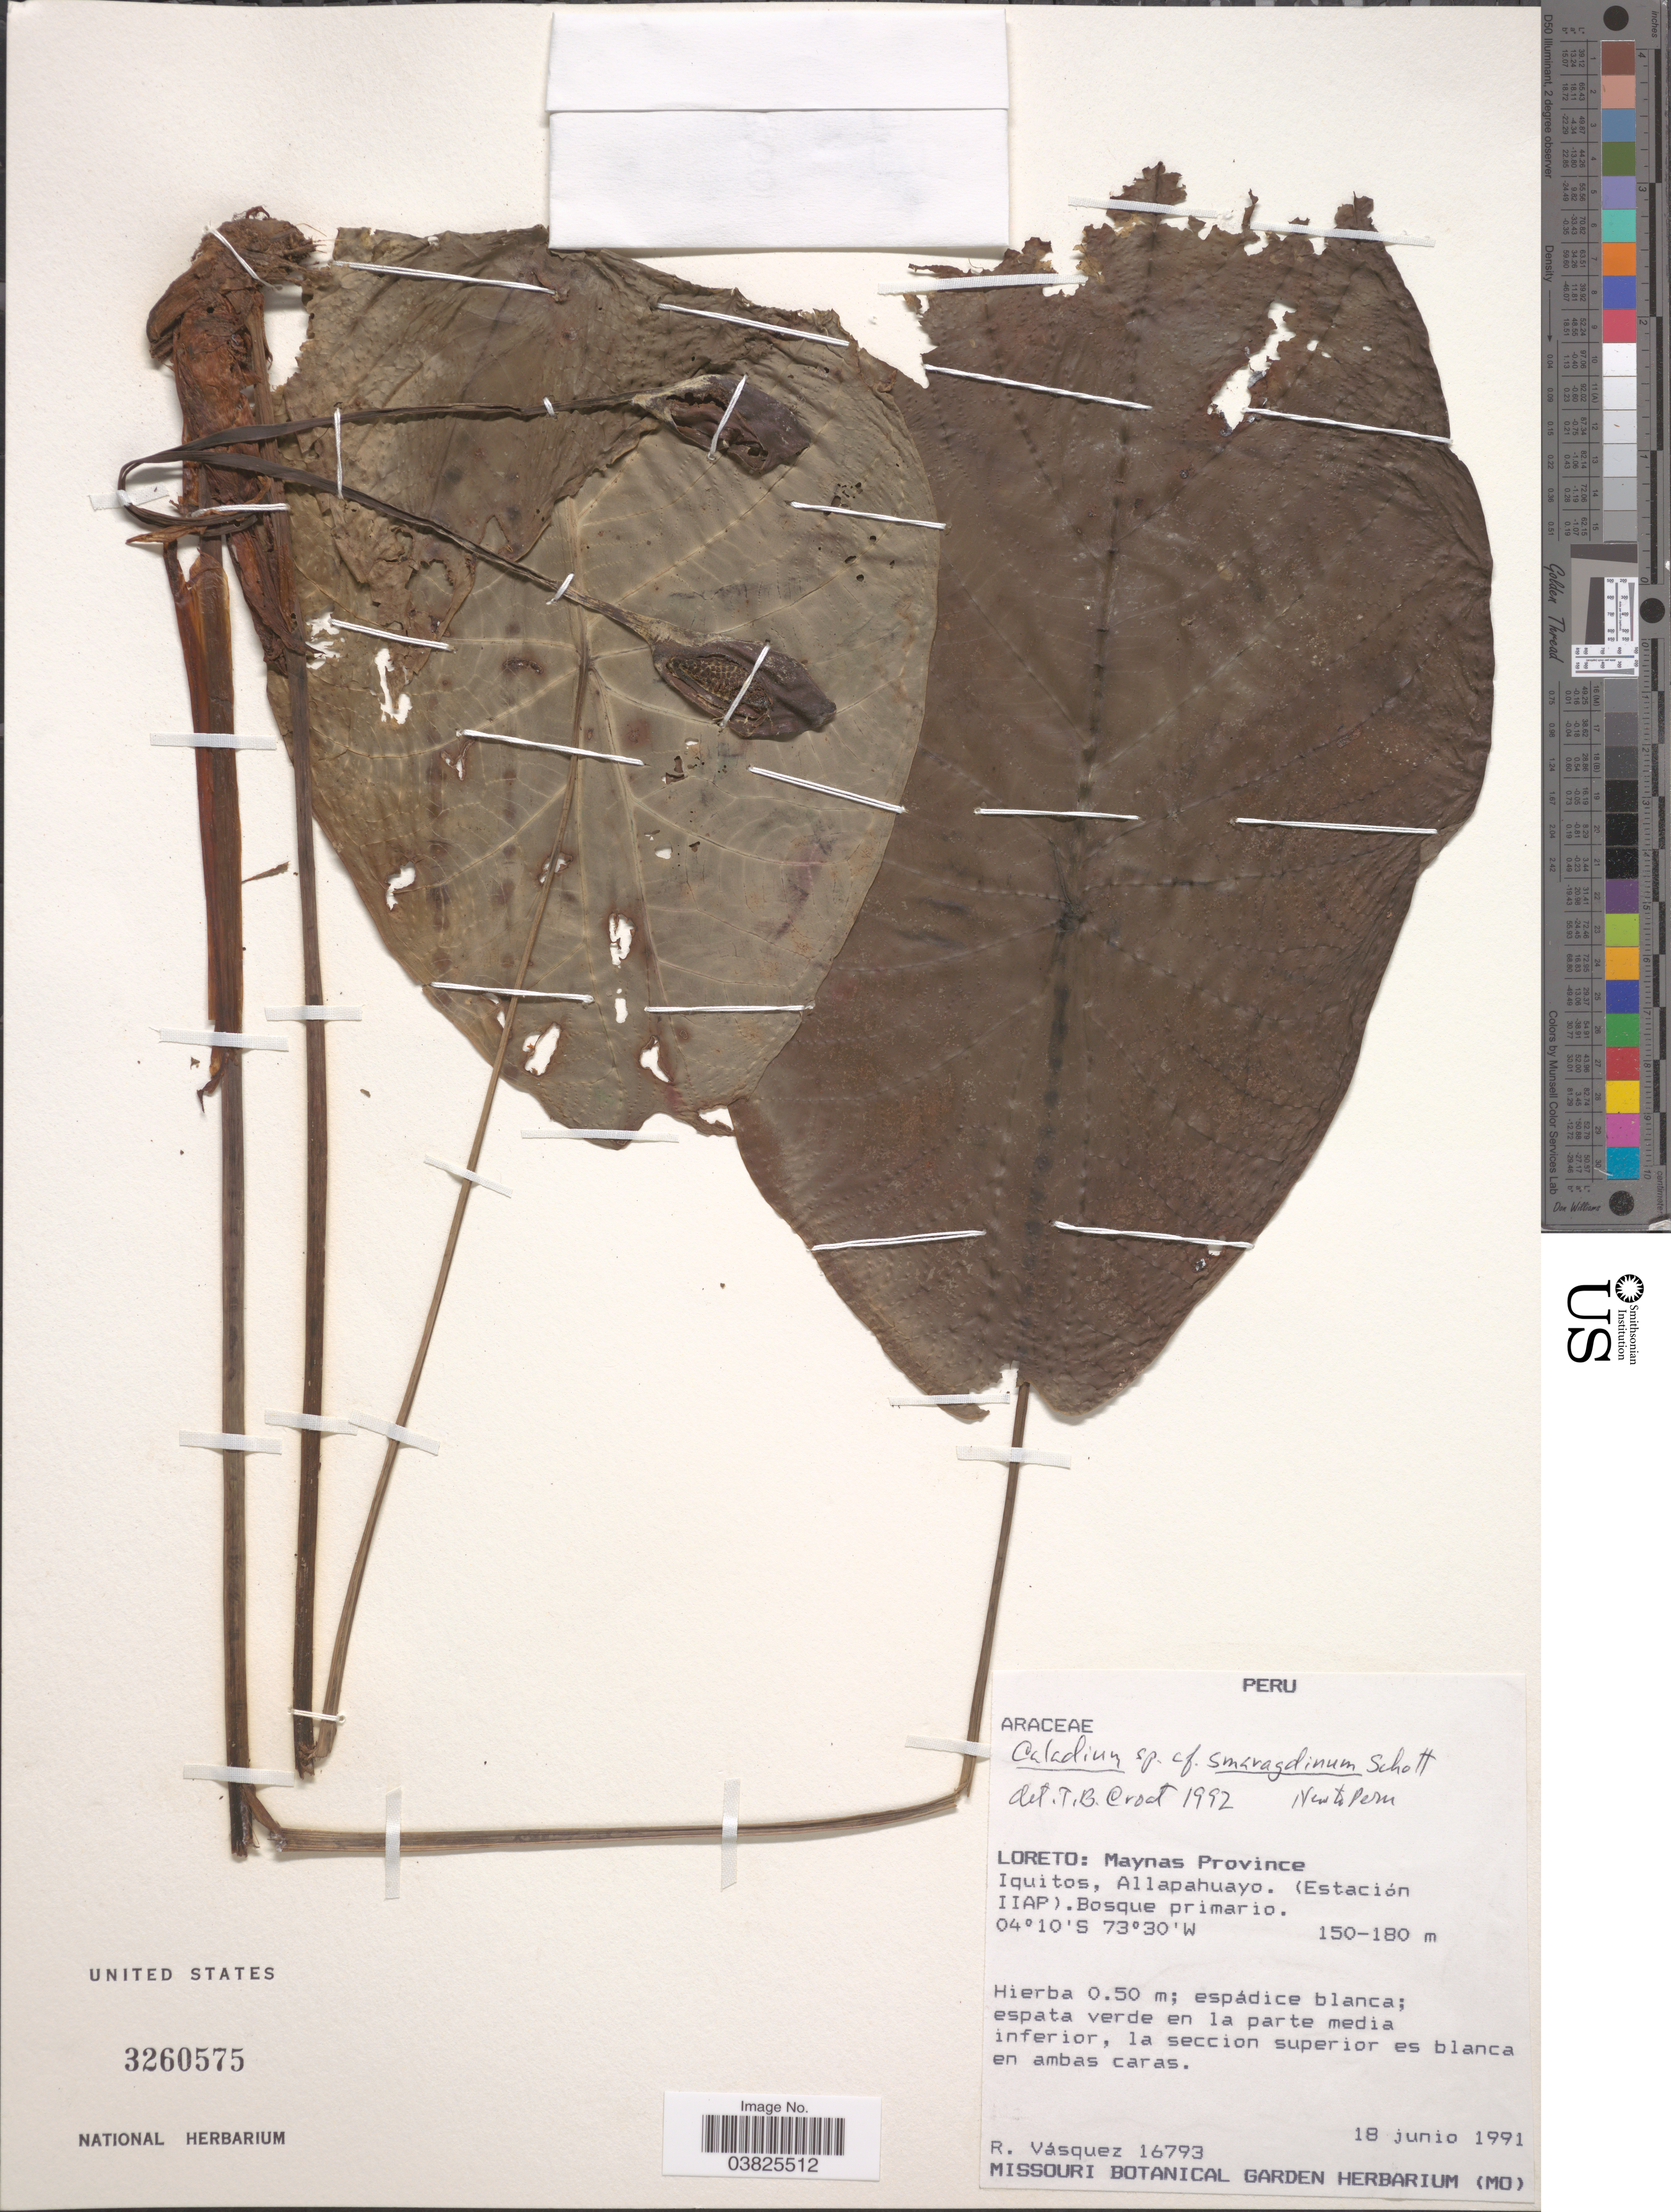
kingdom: Plantae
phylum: Tracheophyta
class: Liliopsida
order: Alismatales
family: Araceae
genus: Caladium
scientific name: Caladium sp.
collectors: R. Vasquez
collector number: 16793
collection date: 1991-06-18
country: Peru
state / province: Loreto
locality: Maynas Province. Iquitos, Allapahuayo. (Estación IIAP).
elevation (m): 150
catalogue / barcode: US 3260575